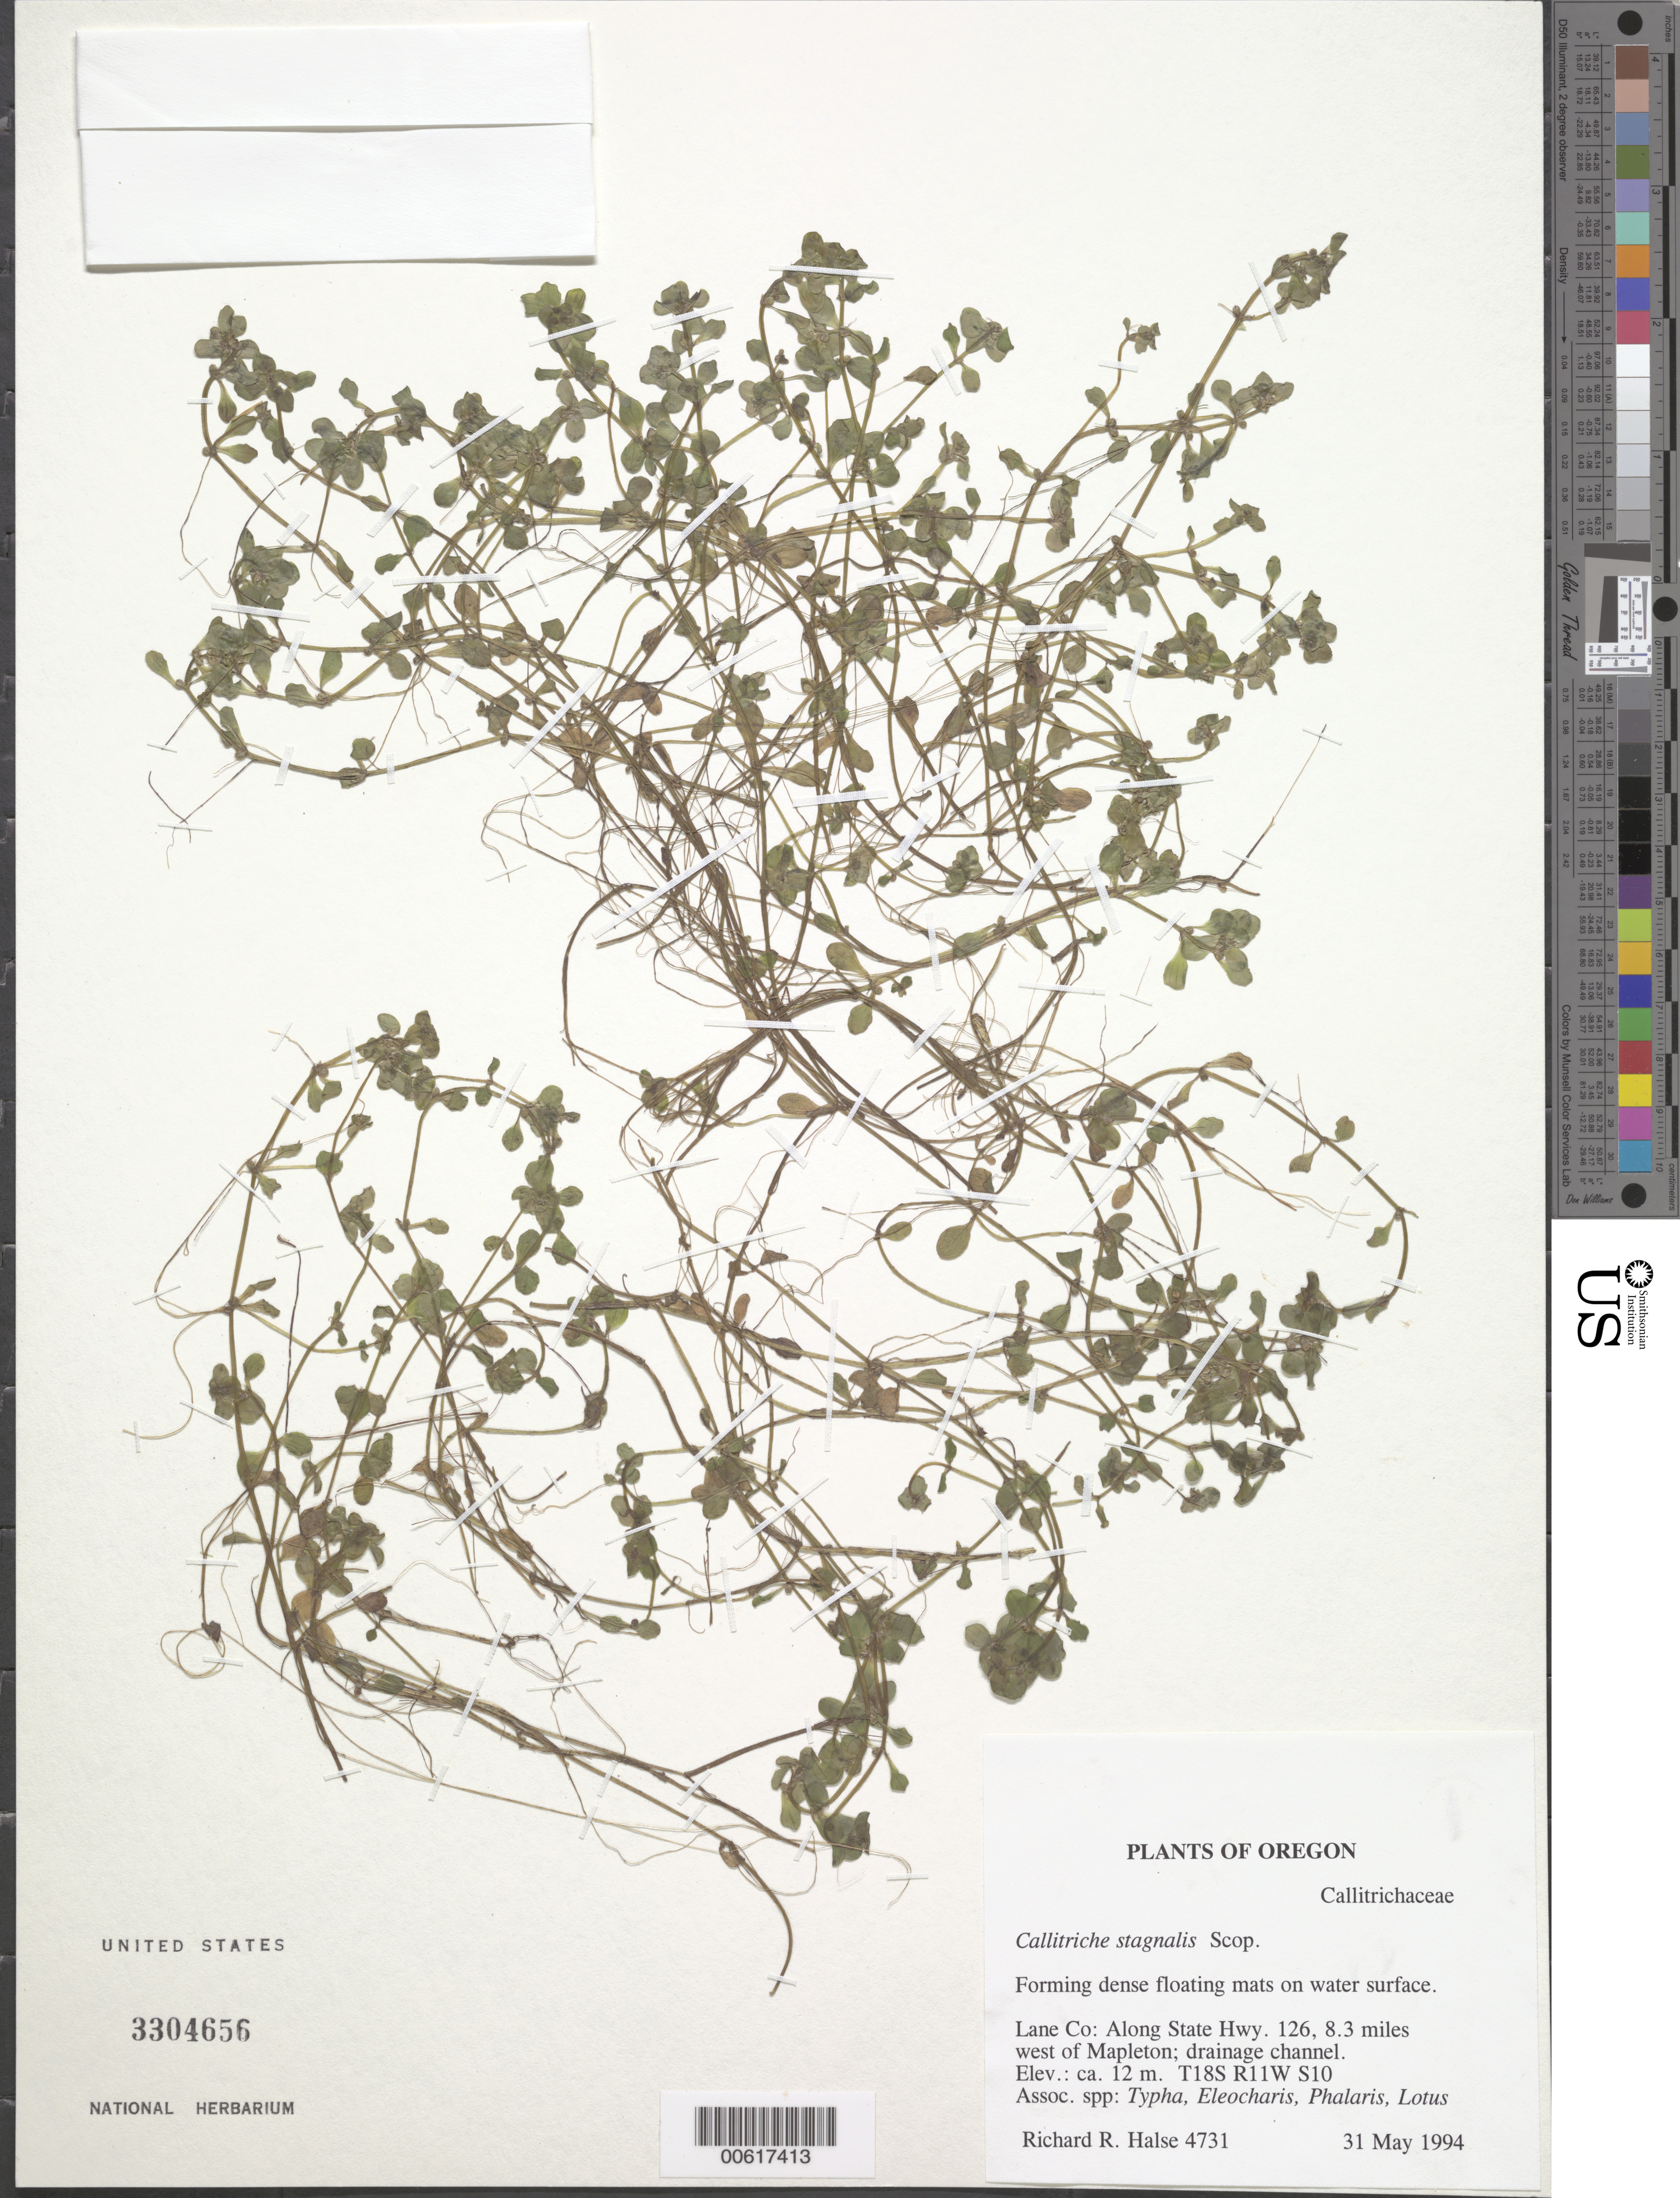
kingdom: Plantae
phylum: Tracheophyta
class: Magnoliopsida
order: Lamiales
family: Plantaginaceae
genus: Callitriche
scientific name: Callitriche stagnalis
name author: Scop.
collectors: R. Halse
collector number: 4731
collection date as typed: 31 May 1994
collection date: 1994-05-31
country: United States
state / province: Oregon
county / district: Lane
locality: Along State Hwy. 126, W of Mapleton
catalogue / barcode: US 3304656